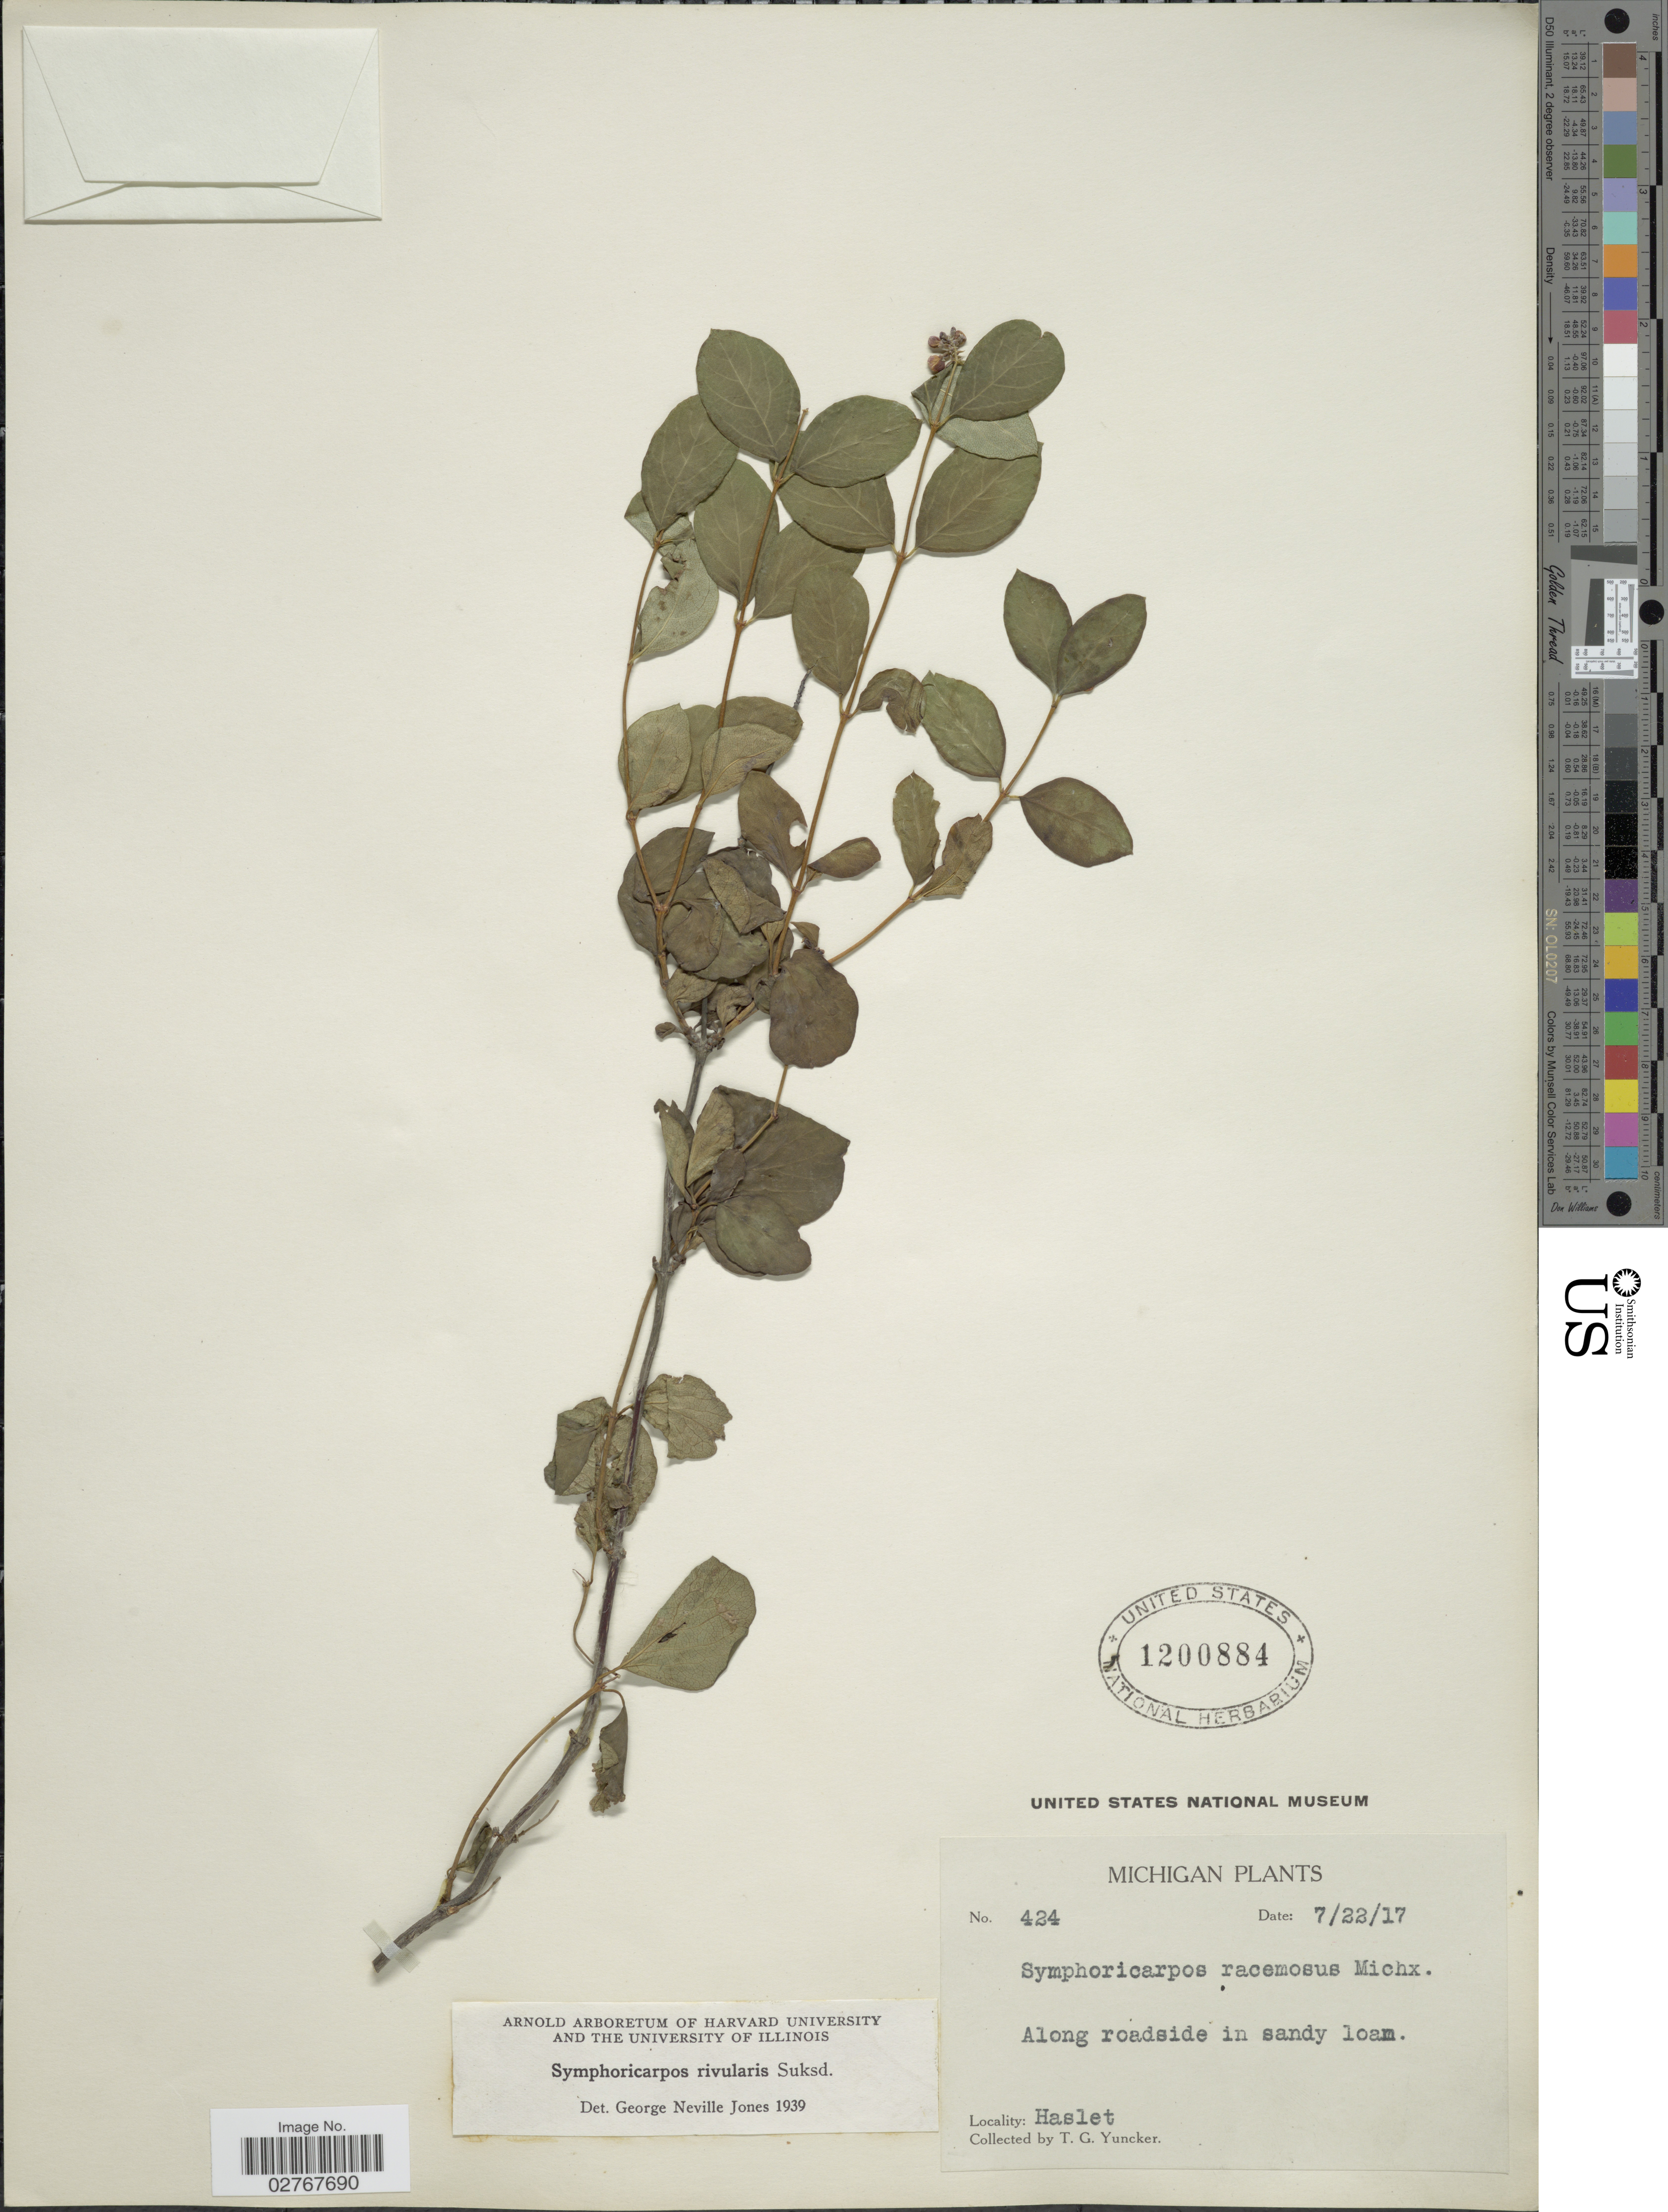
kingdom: Plantae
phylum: Tracheophyta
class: Magnoliopsida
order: Dipsacales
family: Caprifoliaceae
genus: Symphoricarpos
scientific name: Symphoricarpos rivularis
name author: Suksd.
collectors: T. G. Yuncker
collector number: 424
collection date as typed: Transcribed d/m/y: 22/7/17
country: United States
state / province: Michigan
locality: Haslet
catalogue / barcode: US 1200884